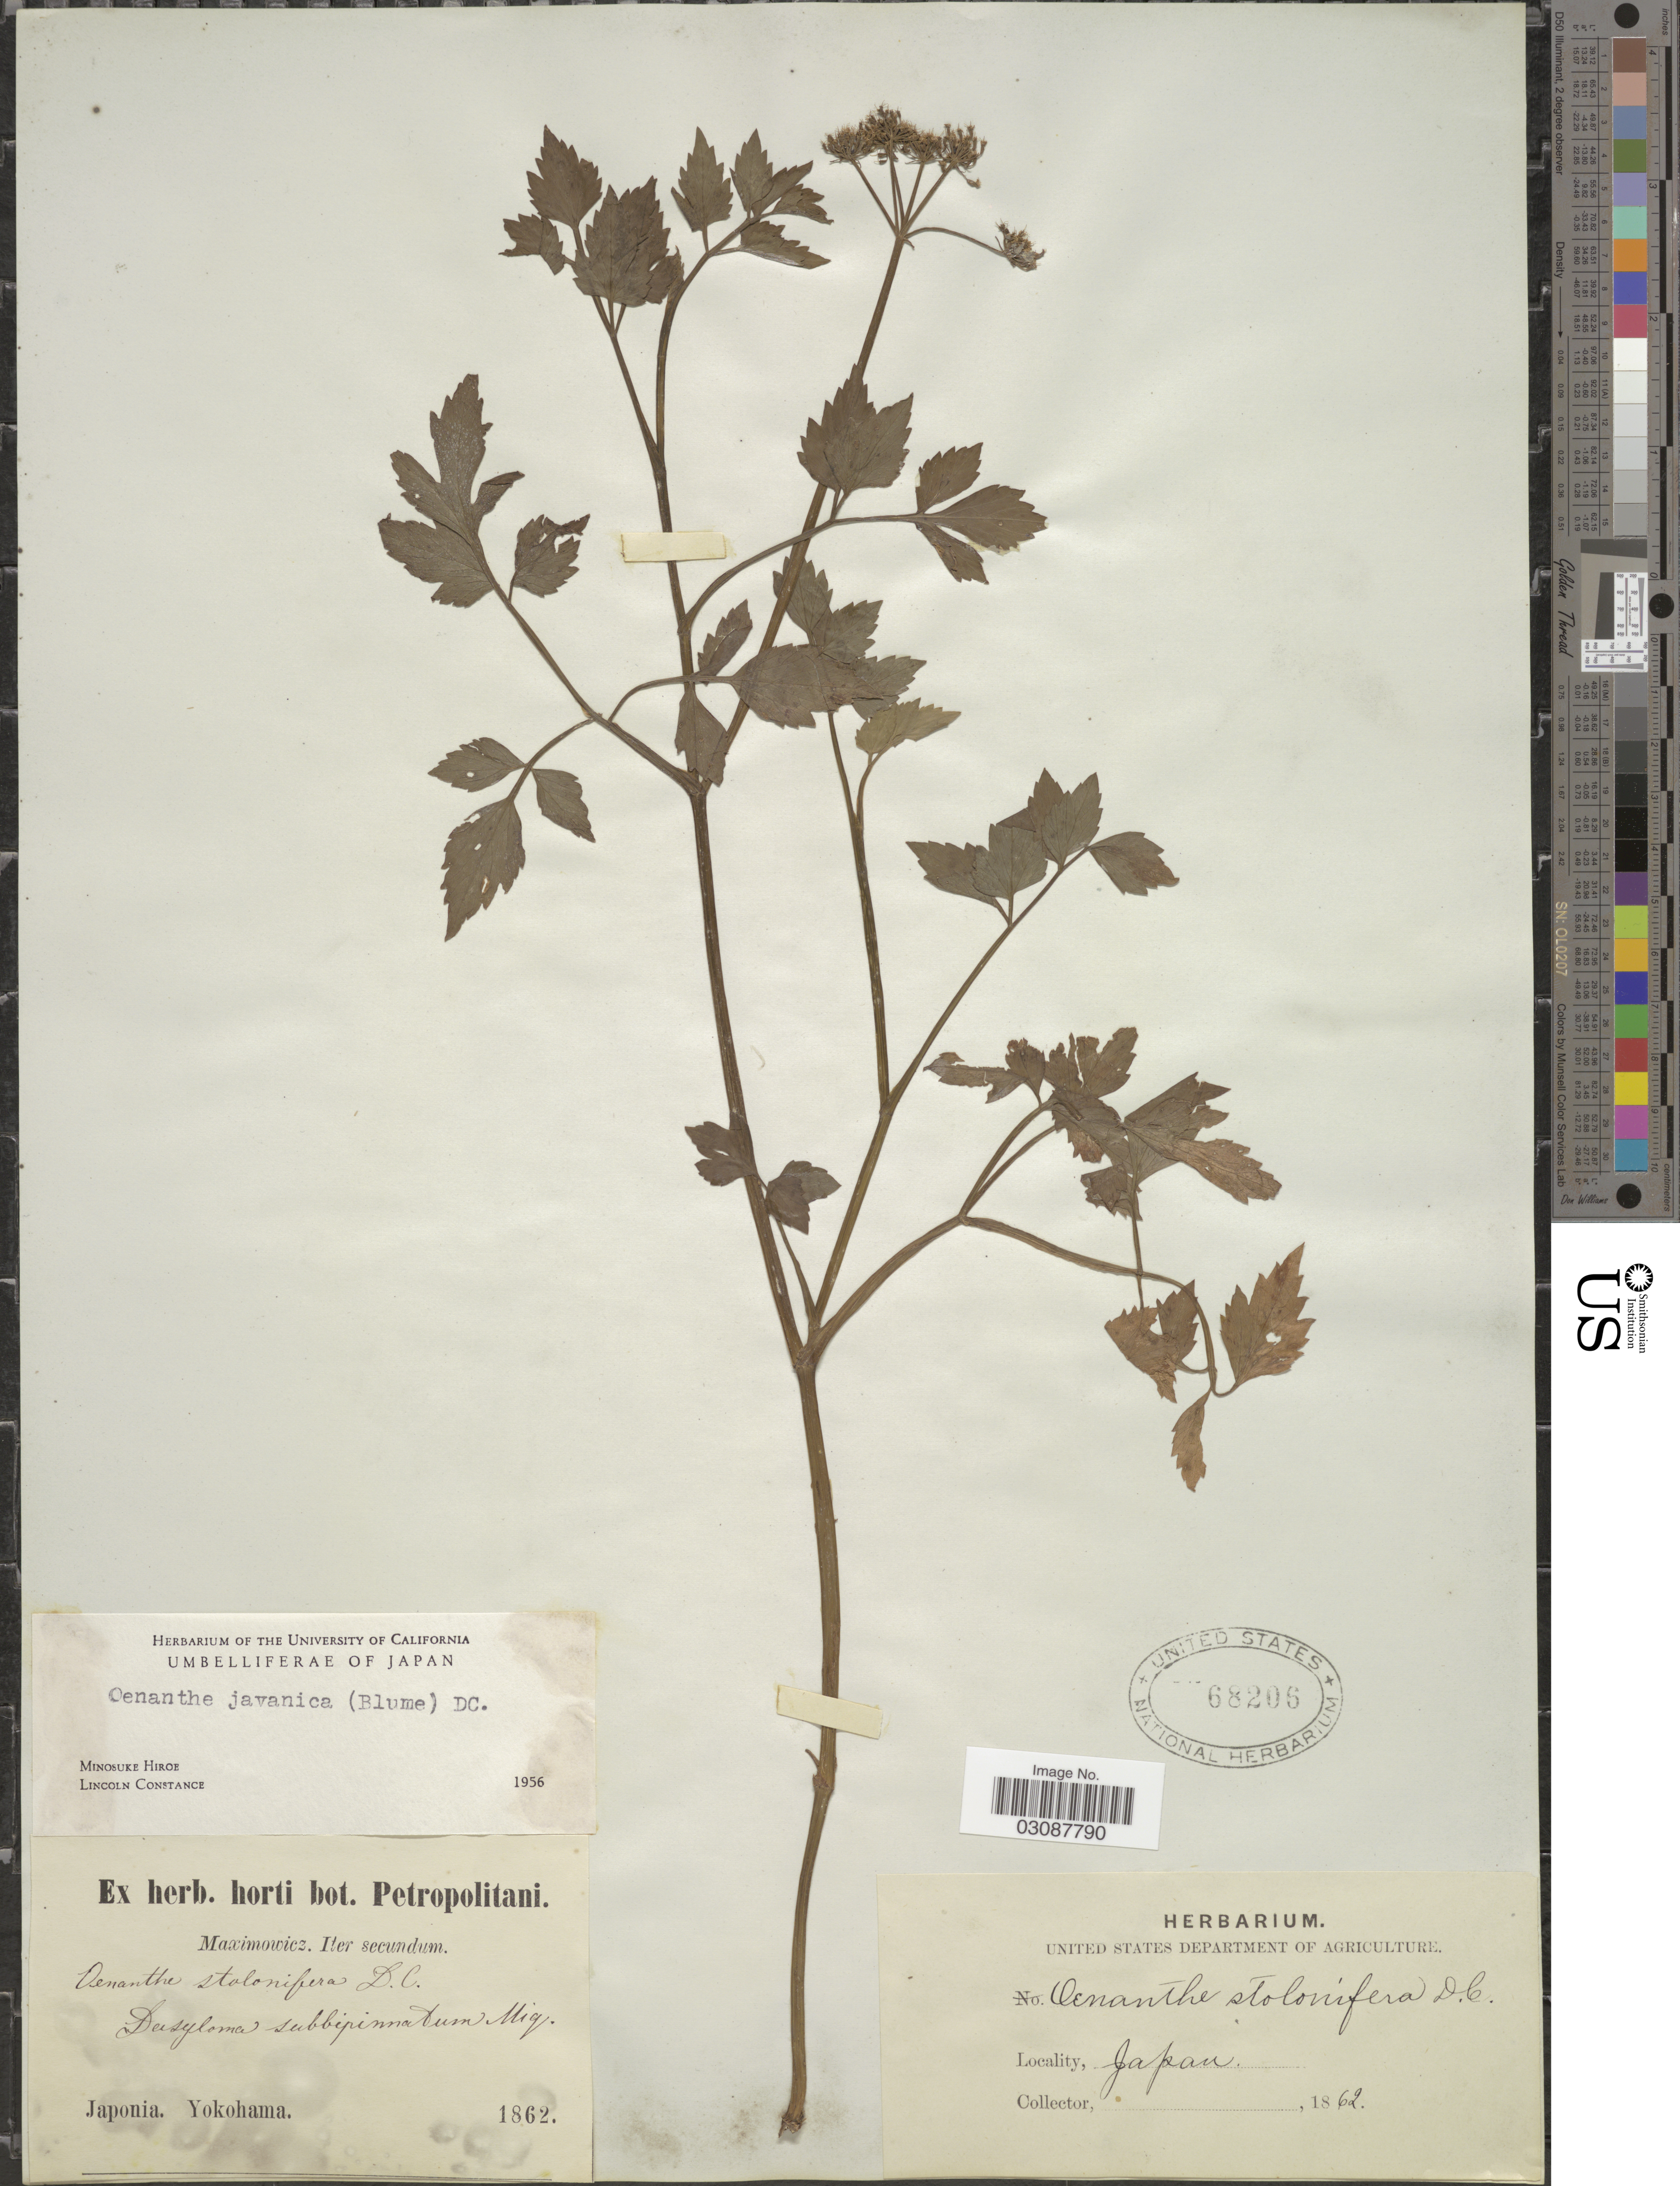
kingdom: Plantae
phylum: Tracheophyta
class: Magnoliopsida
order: Apiales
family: Apiaceae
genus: Oenanthe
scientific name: Oenanthe javanica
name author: (Blume) DC.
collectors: Maximowicz, --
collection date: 1862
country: Japan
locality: Japonia, Yokohama.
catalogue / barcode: US 68206